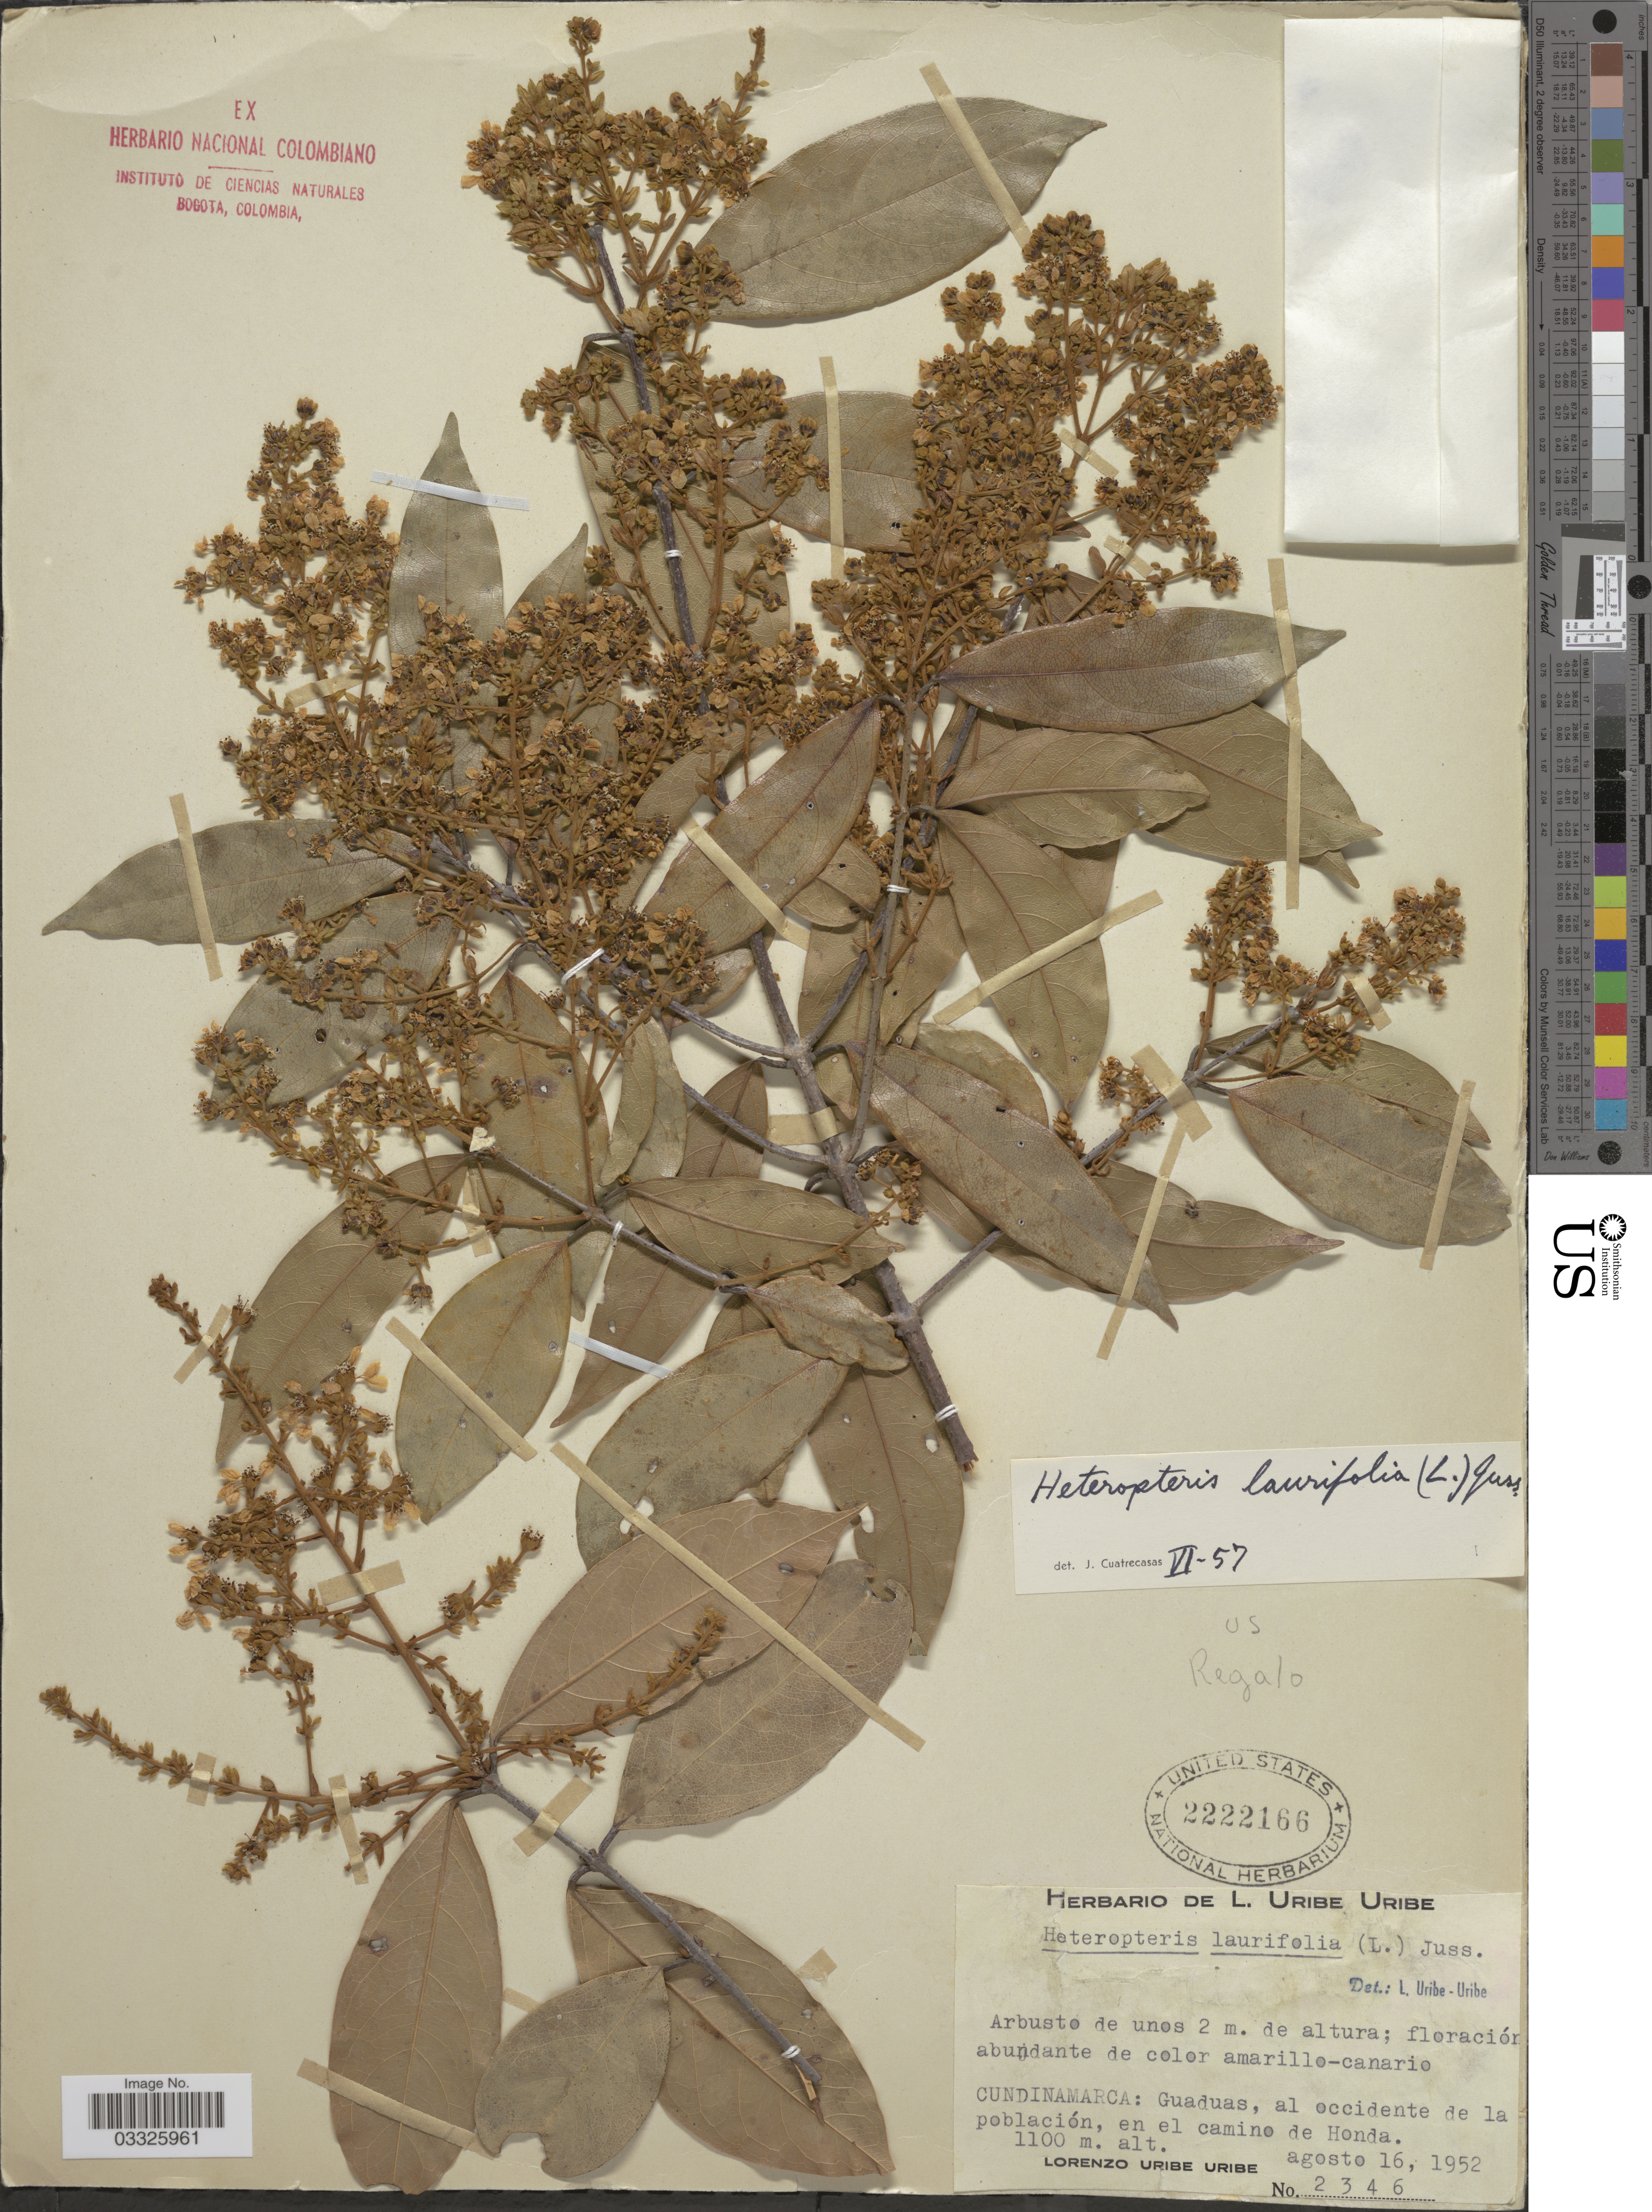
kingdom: Plantae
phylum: Tracheophyta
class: Magnoliopsida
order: Malpighiales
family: Malpighiaceae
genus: Heteropterys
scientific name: Heteropterys laurifolia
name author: (L.) A. Juss.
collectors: L. Uribe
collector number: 2346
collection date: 1952-08-16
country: Colombia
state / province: Cundinamarca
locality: Guaduas, al occidente de la población, en el camino de Honda.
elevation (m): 1100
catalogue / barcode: US 2222166